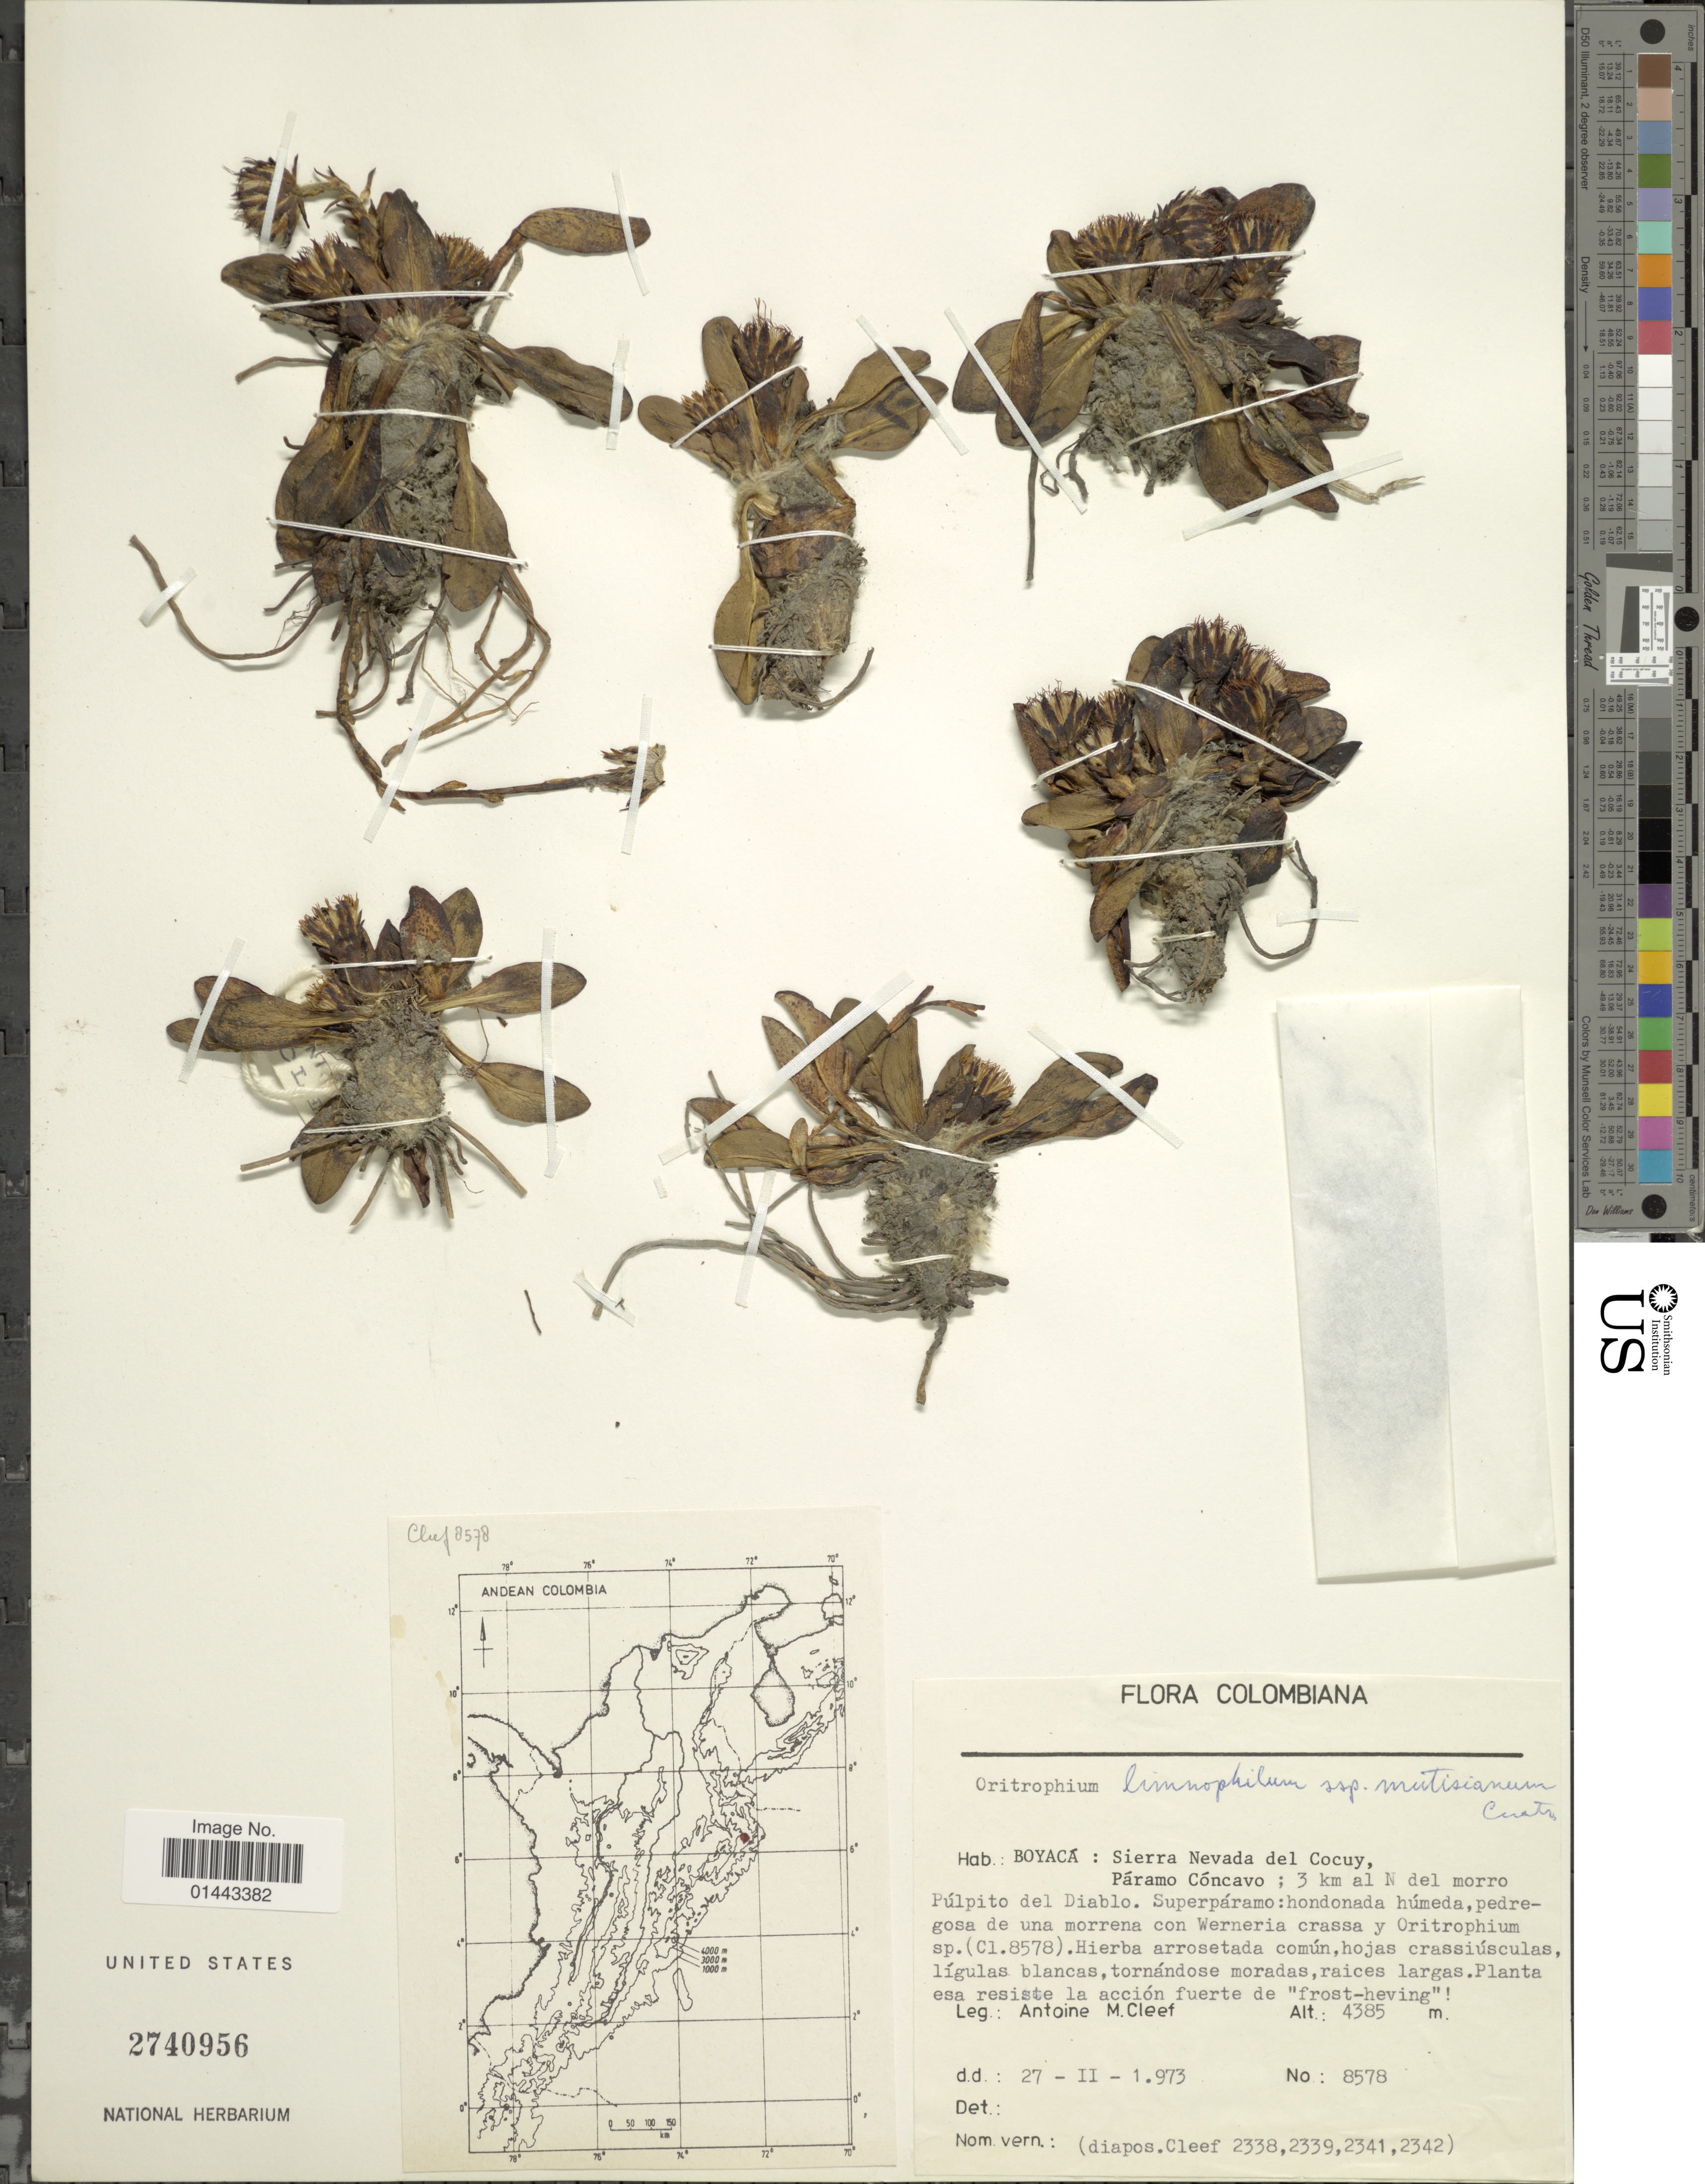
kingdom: Plantae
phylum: Tracheophyta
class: Magnoliopsida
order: Asterales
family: Asteraceae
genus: Oritrophium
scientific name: Oritrophium limnophilum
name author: (Sch. Bip.) Cuatrec.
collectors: A. M. Cleef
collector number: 8578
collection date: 1973-02-27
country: Colombia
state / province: Boyacá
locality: Sierra Nevada del Cocuy, Paramo Concavo; 3 km al N del morro Pulpito del Diablo.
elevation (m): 4385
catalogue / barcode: US 2740956